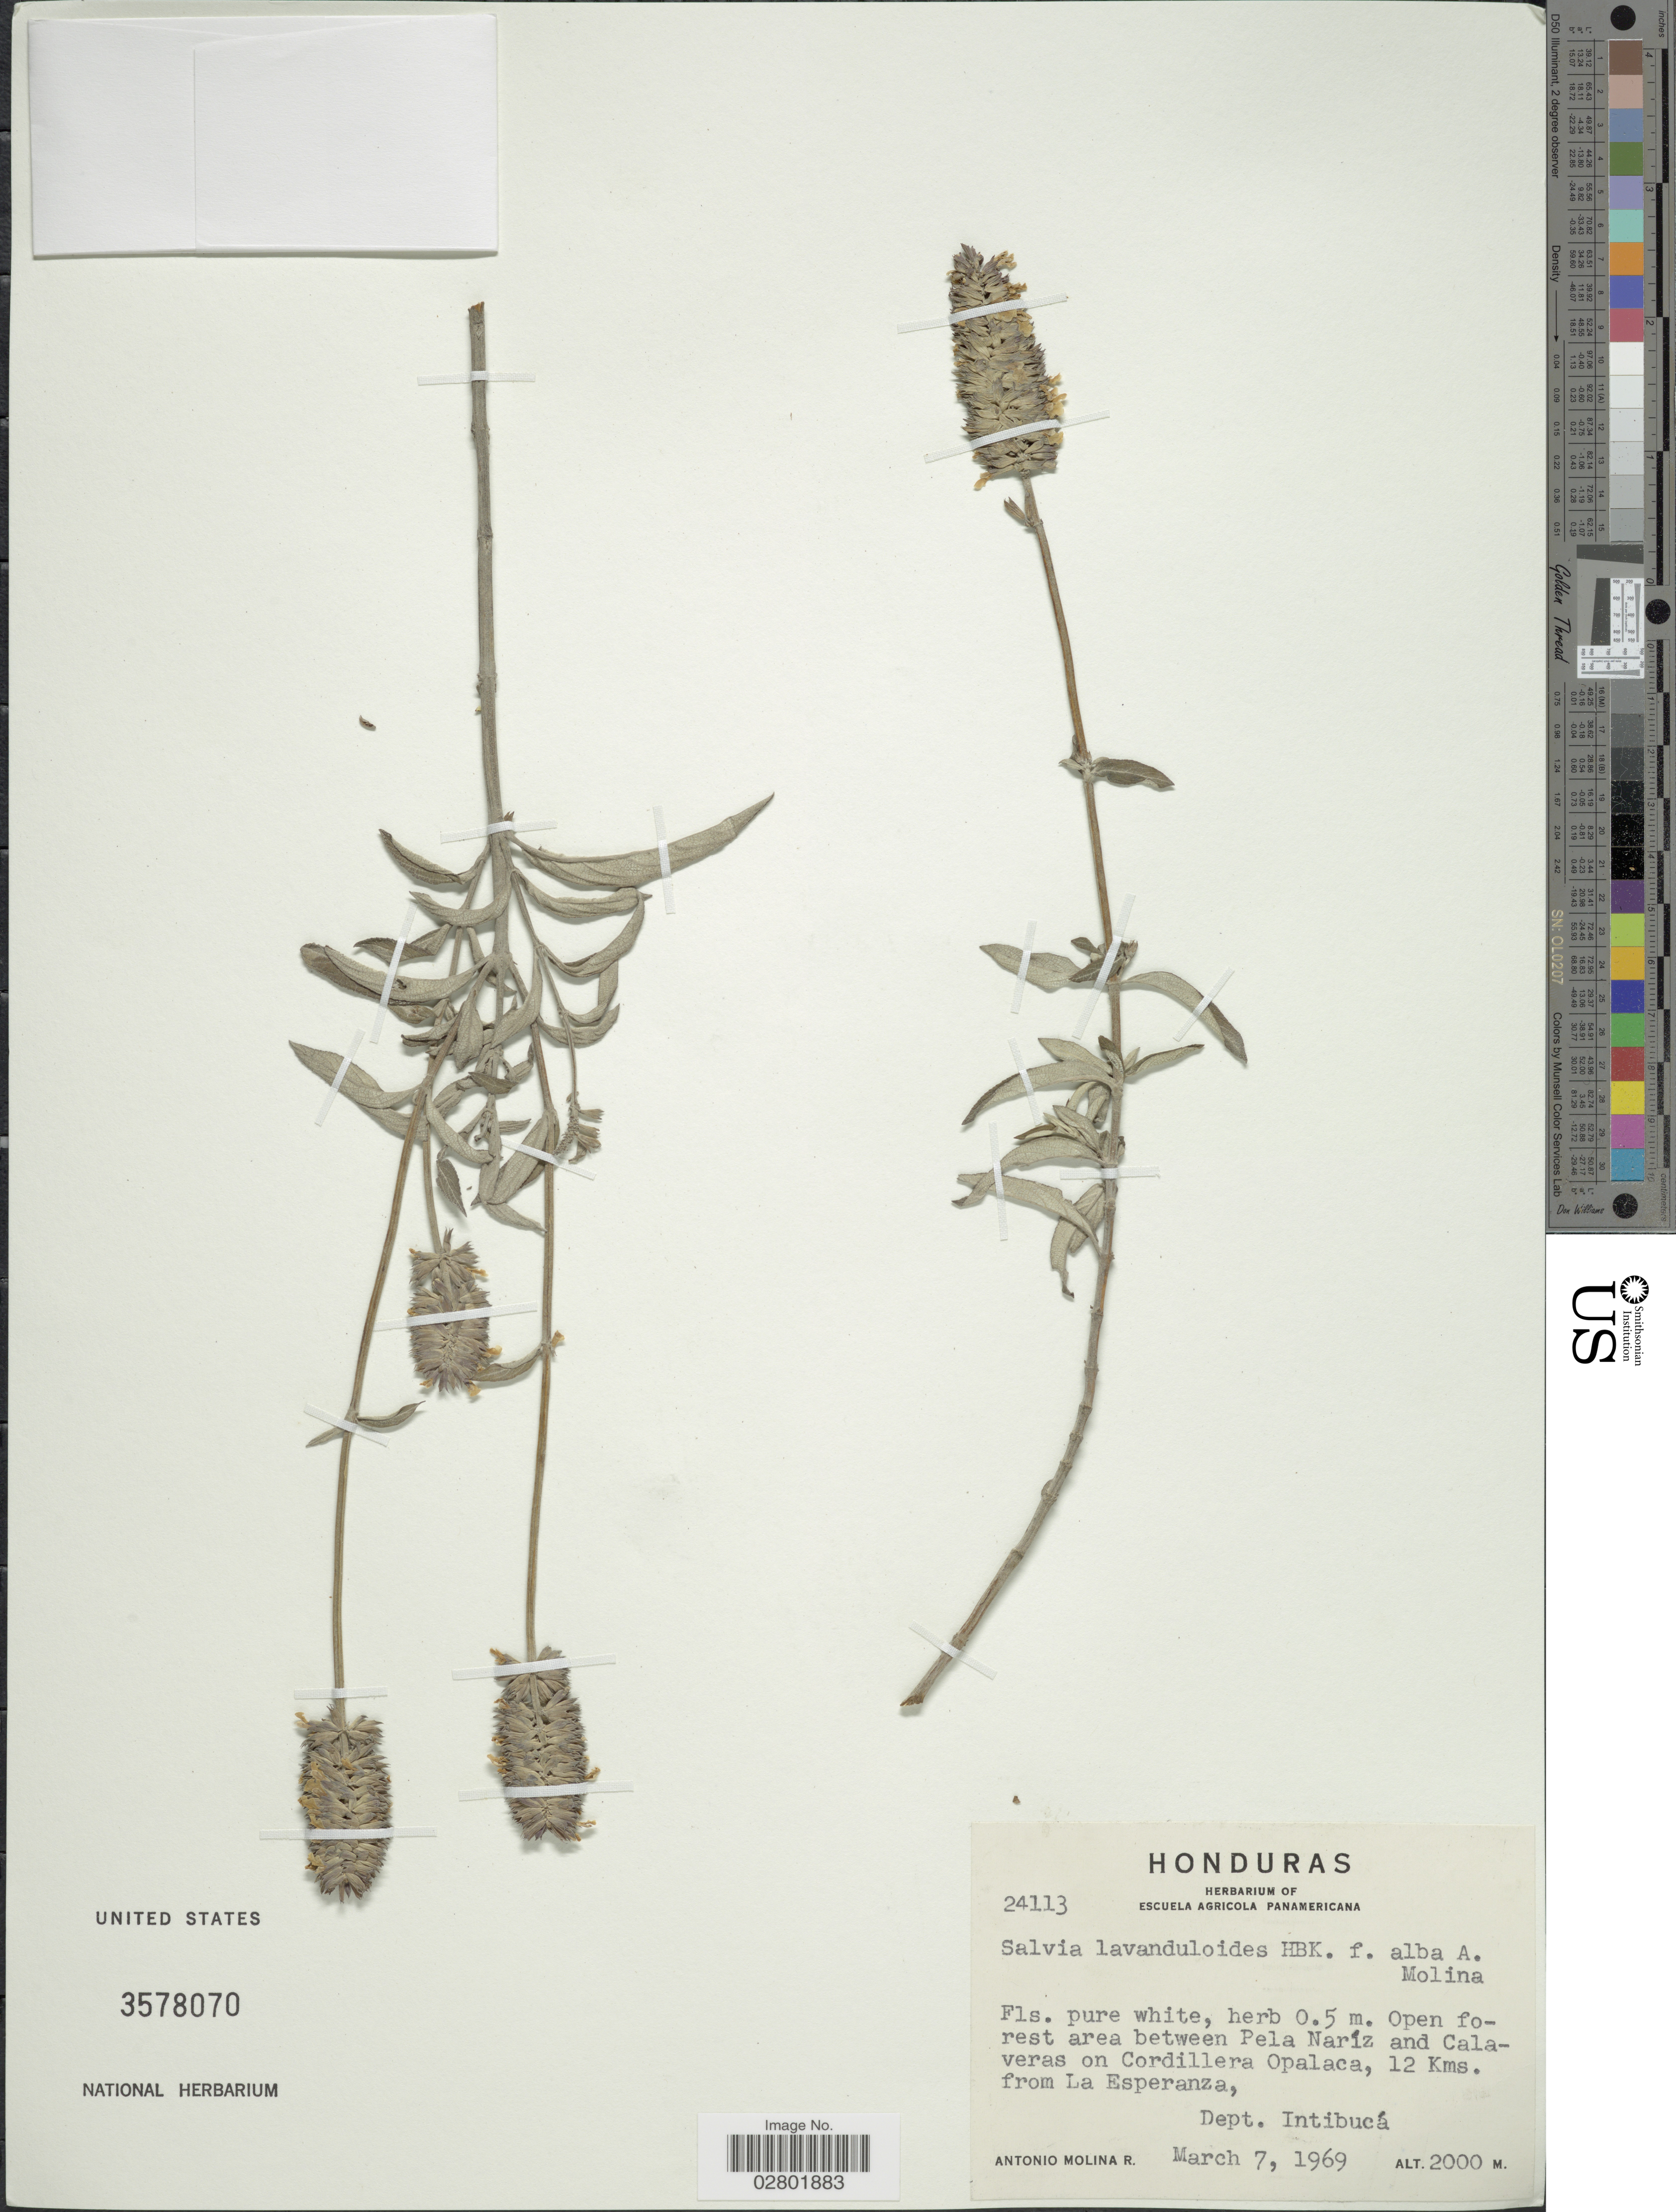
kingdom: Plantae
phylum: Tracheophyta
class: Magnoliopsida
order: Lamiales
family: Lamiaceae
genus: Salvia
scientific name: Salvia lavanduloides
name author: Kunth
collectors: A. Molina R.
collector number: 24113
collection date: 1969-03-07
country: Honduras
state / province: Intibuca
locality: Open forest area between Pela Naríz and Calaveras on Cordillera Opalaca, 12 Kms. from La Esperanza, Dept. Intibucá.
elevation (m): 2000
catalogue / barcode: US 3578070